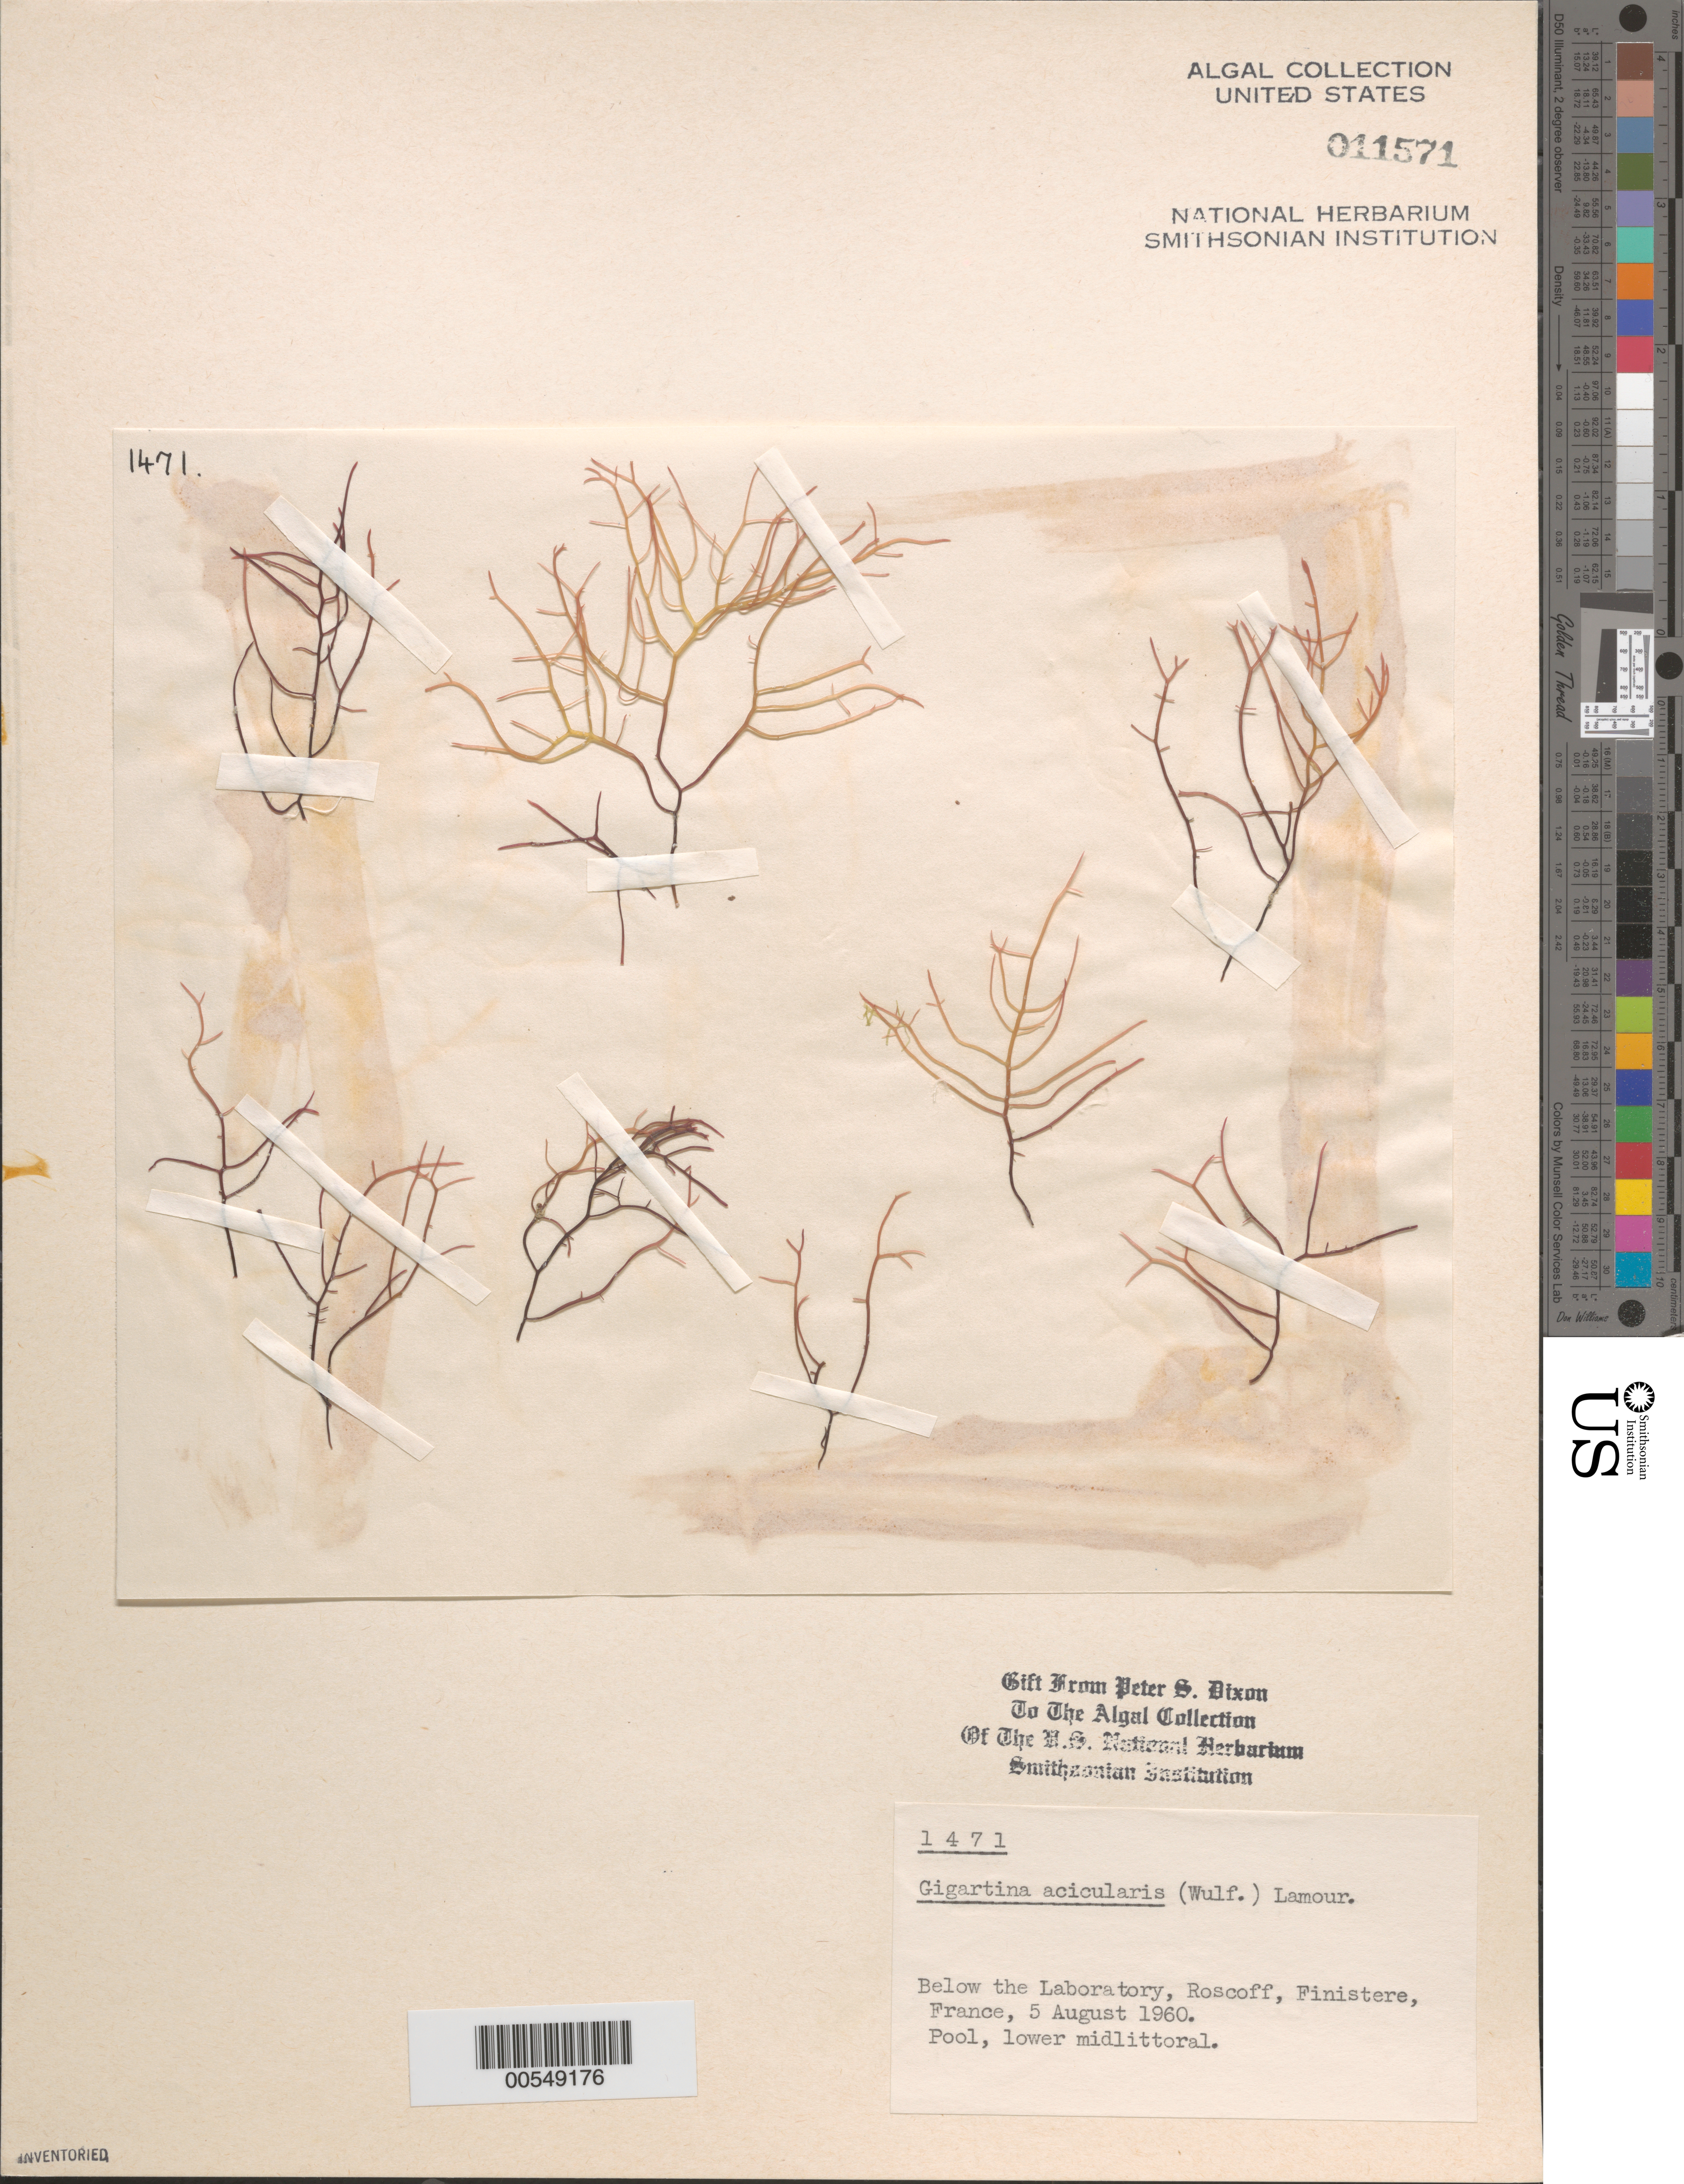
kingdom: Plantae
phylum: Rhodophyta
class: Florideophyceae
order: Gigartinales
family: Gigartinaceae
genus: Chondracanthus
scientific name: Chondracanthus acicularis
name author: (Roth) Fredericq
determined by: Algae name updating Project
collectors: P. S. Dixon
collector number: PSD 1471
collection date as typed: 05 Aug 1960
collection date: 1960-08-05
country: France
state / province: Bretagne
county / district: Finistère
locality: Roscoff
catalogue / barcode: US 11571